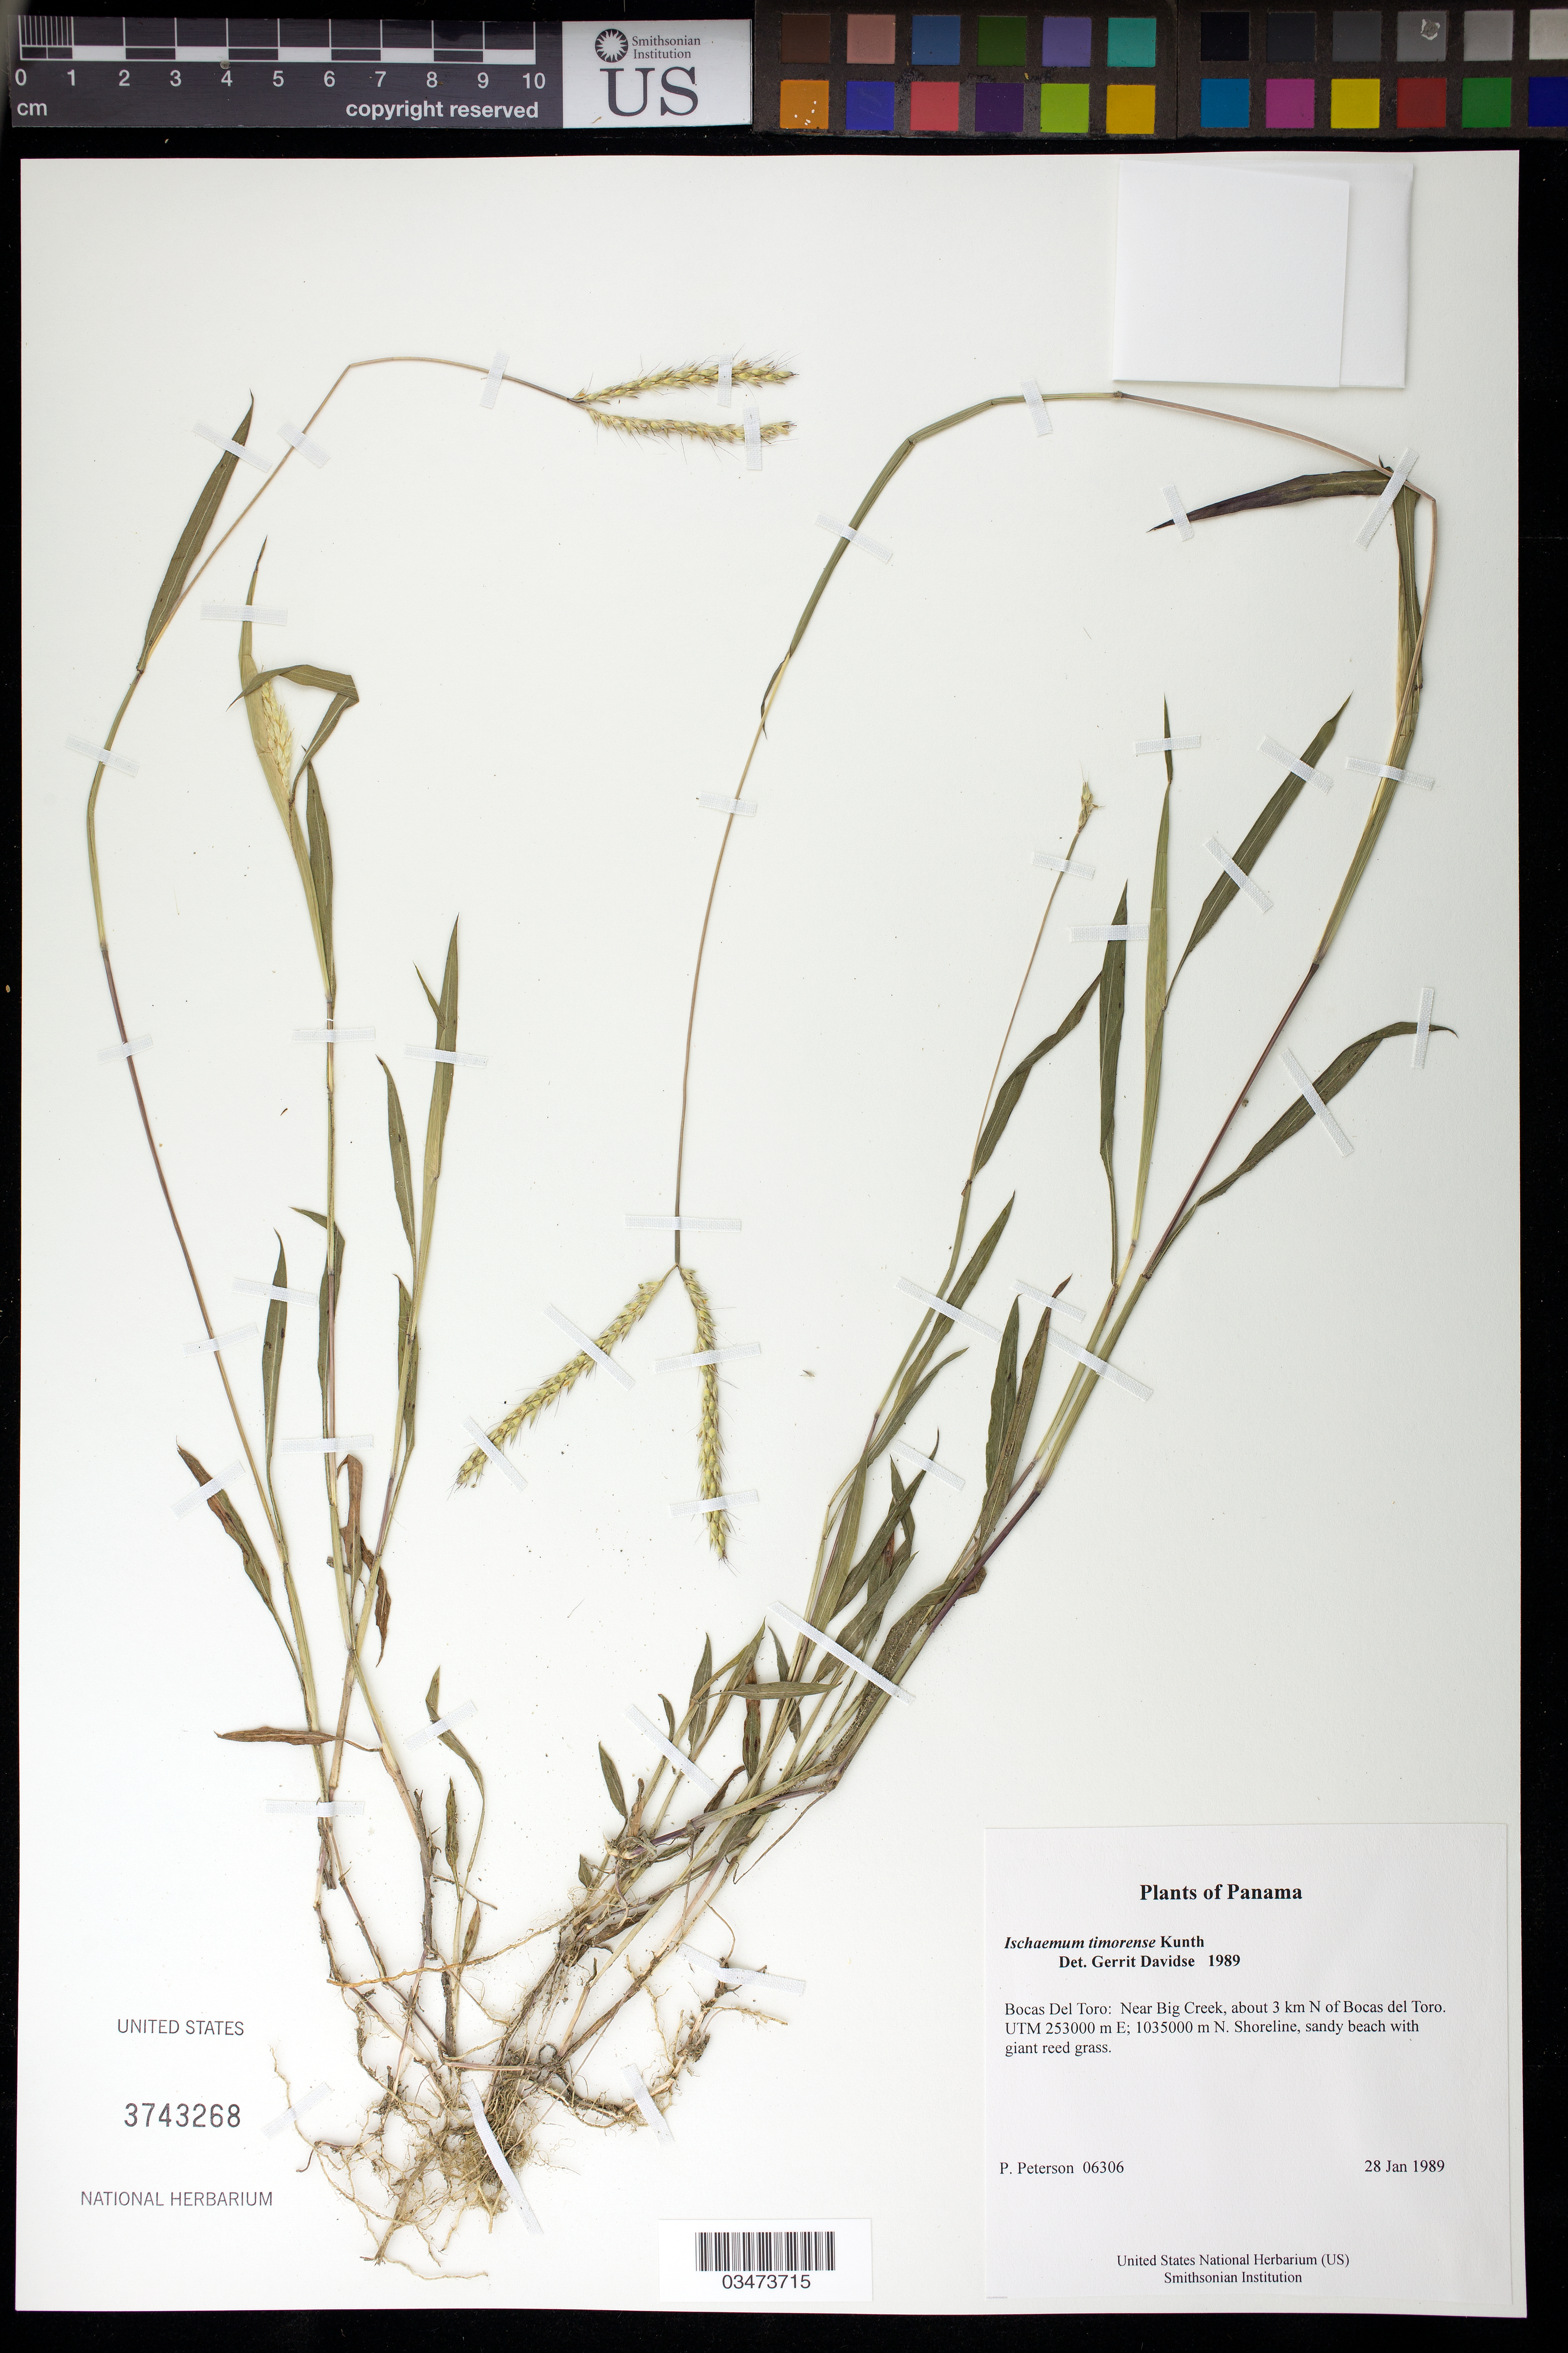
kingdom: Plantae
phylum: Tracheophyta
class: Liliopsida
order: Poales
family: Poaceae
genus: Ischaemum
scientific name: Ischaemum timorense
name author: Kunth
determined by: Davidse, Gerrit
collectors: P. M. Peterson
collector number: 06306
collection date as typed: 28 Jan 1989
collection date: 1989-01-28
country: Panama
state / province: Bocas del Toro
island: Colón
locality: Near Big Creek, about 3 km N of Bocas del Toro. UTM 253000 m E; 1035000 m N.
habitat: Shoreline, sandy beach with giant reed grass.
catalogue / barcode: US 3743268